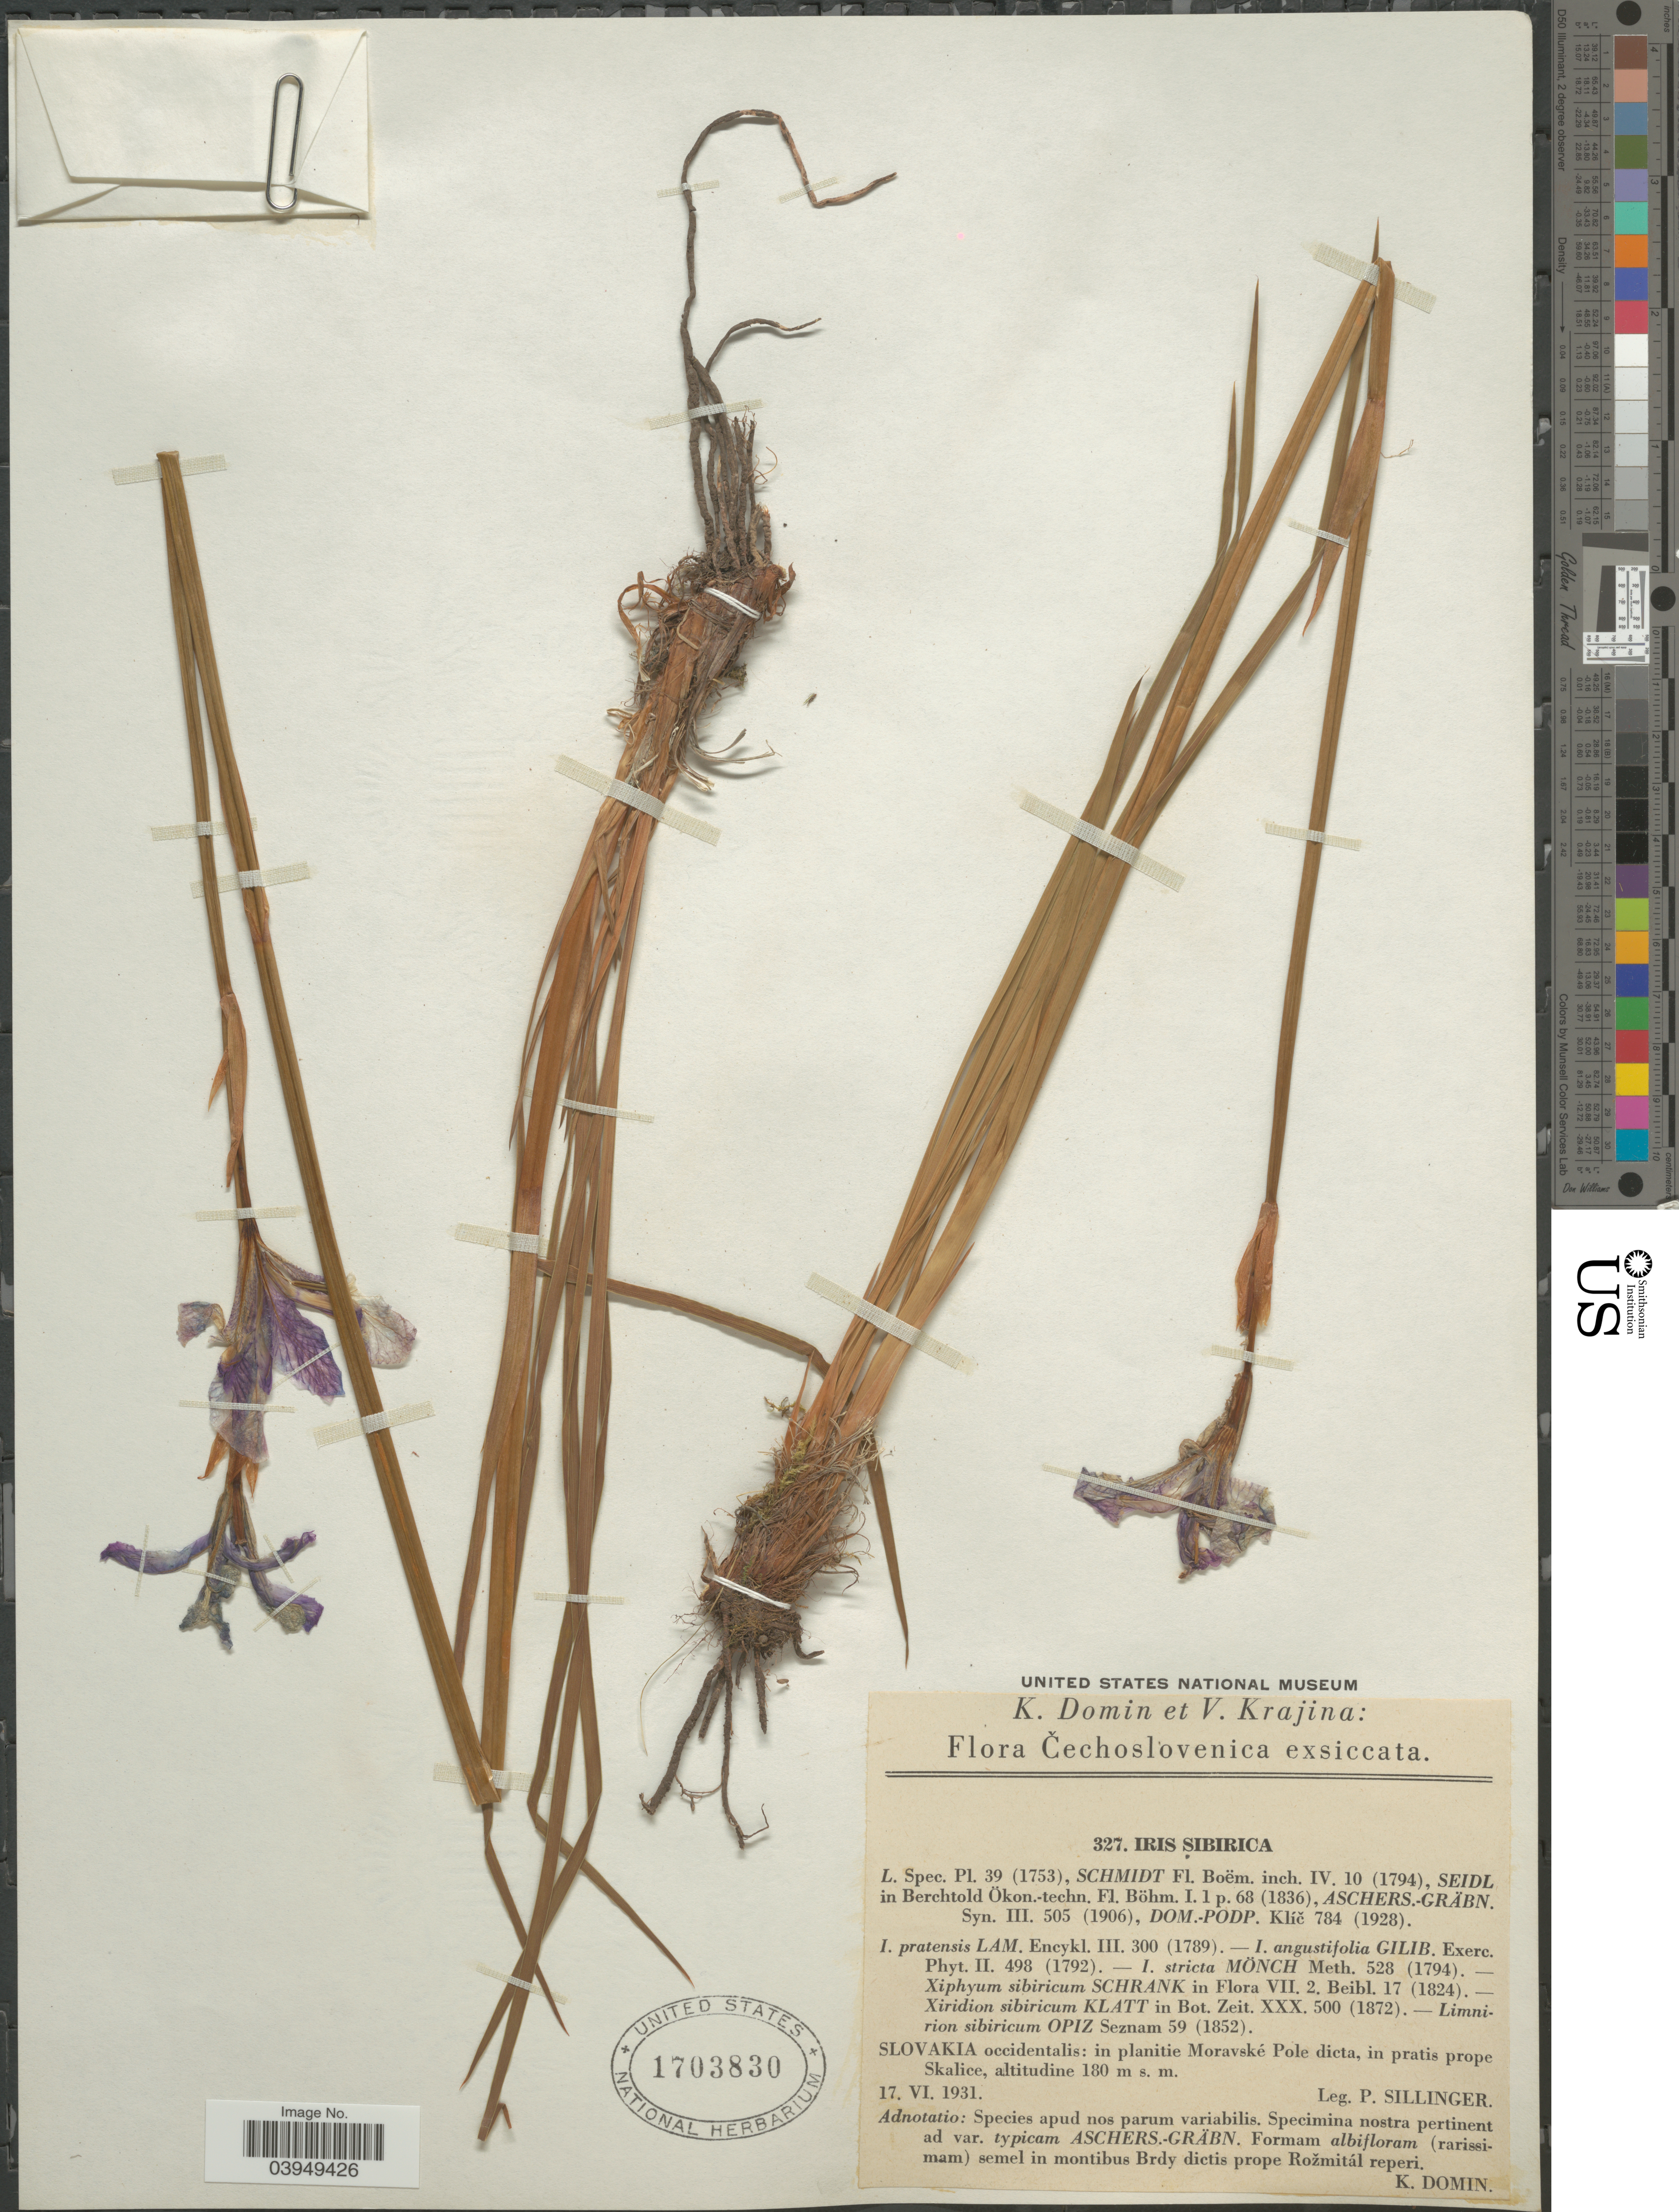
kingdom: Plantae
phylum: Tracheophyta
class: Liliopsida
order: Asparagales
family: Iridaceae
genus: Iris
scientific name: Iris sibirica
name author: L.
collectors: P. Sillinger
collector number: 327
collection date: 1931-06-17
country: Czechia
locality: Čechoslovenica. Slovakia occidentalis: in planitie Moravské Pole dicta, in pratis prope Skalice.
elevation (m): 180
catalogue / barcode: US 1703830